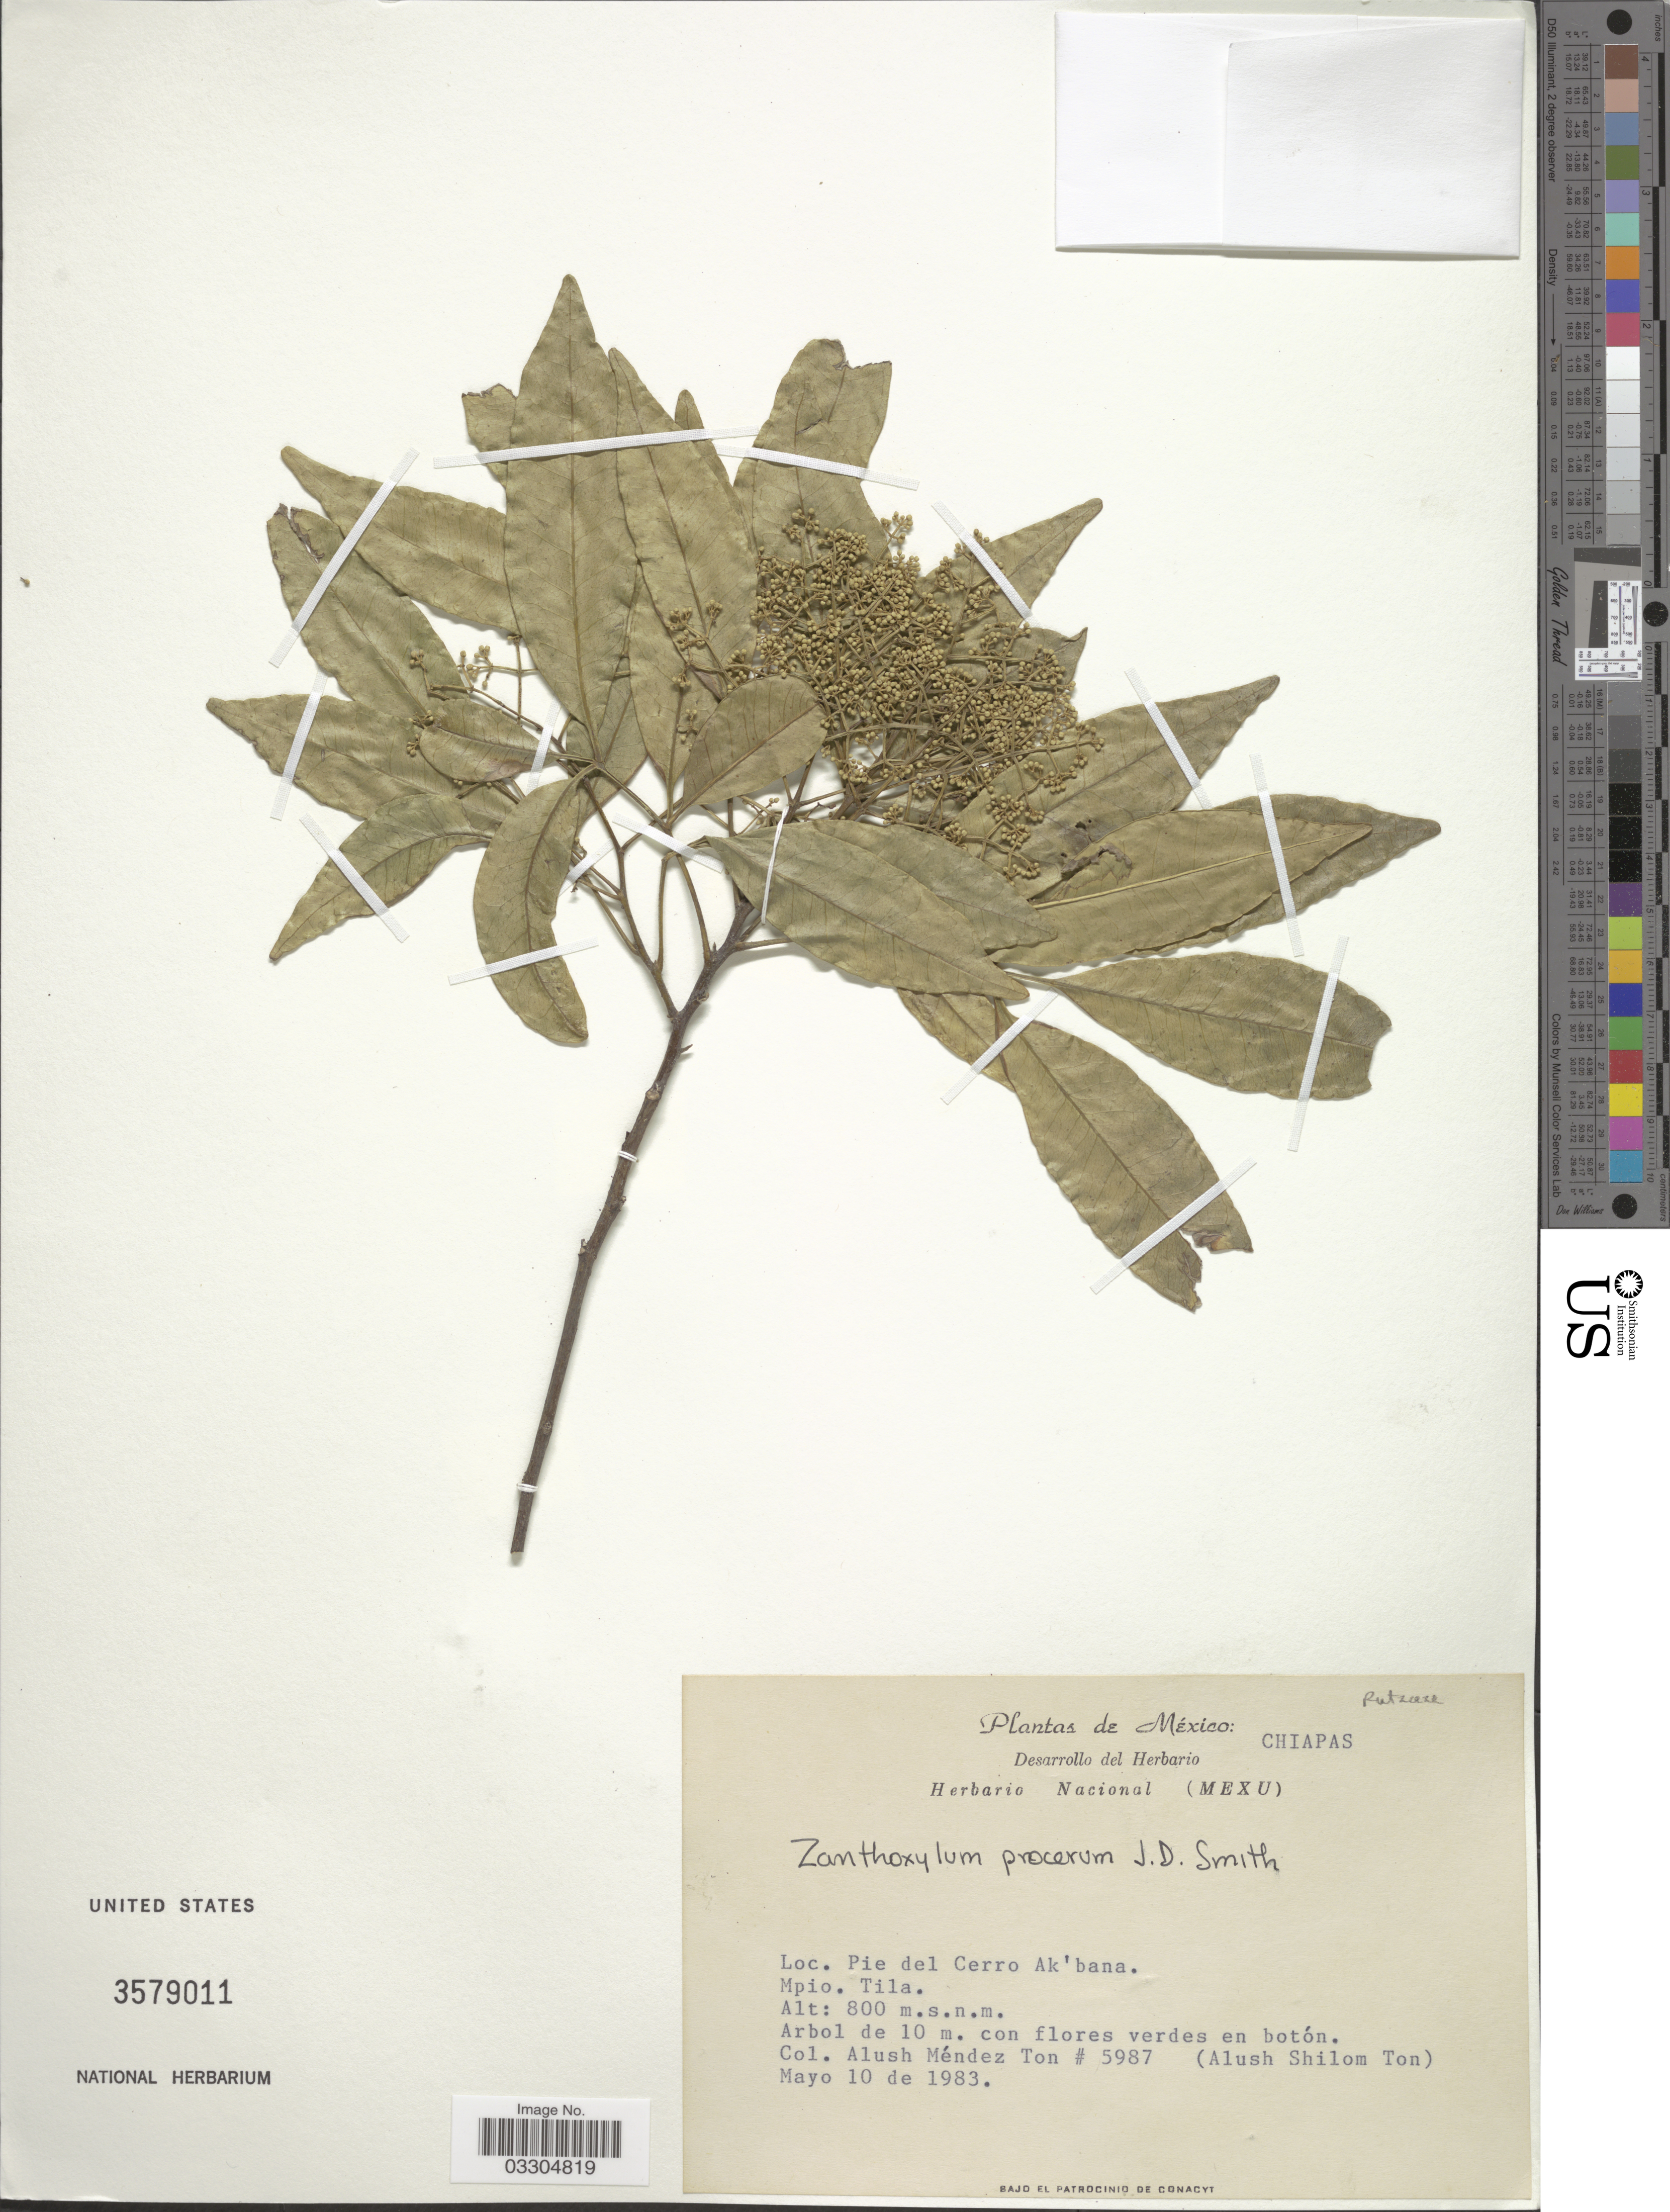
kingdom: Plantae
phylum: Tracheophyta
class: Magnoliopsida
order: Sapindales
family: Rutaceae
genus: Zanthoxylum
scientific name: Zanthoxylum procerum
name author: Donn. Sm.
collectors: A. Méndez Ton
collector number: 5987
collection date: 1983-05-10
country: Mexico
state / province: Chiapas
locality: Pie del Cerro Ak'bana. Mpio. Tila.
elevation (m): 800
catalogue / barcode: US 3579011